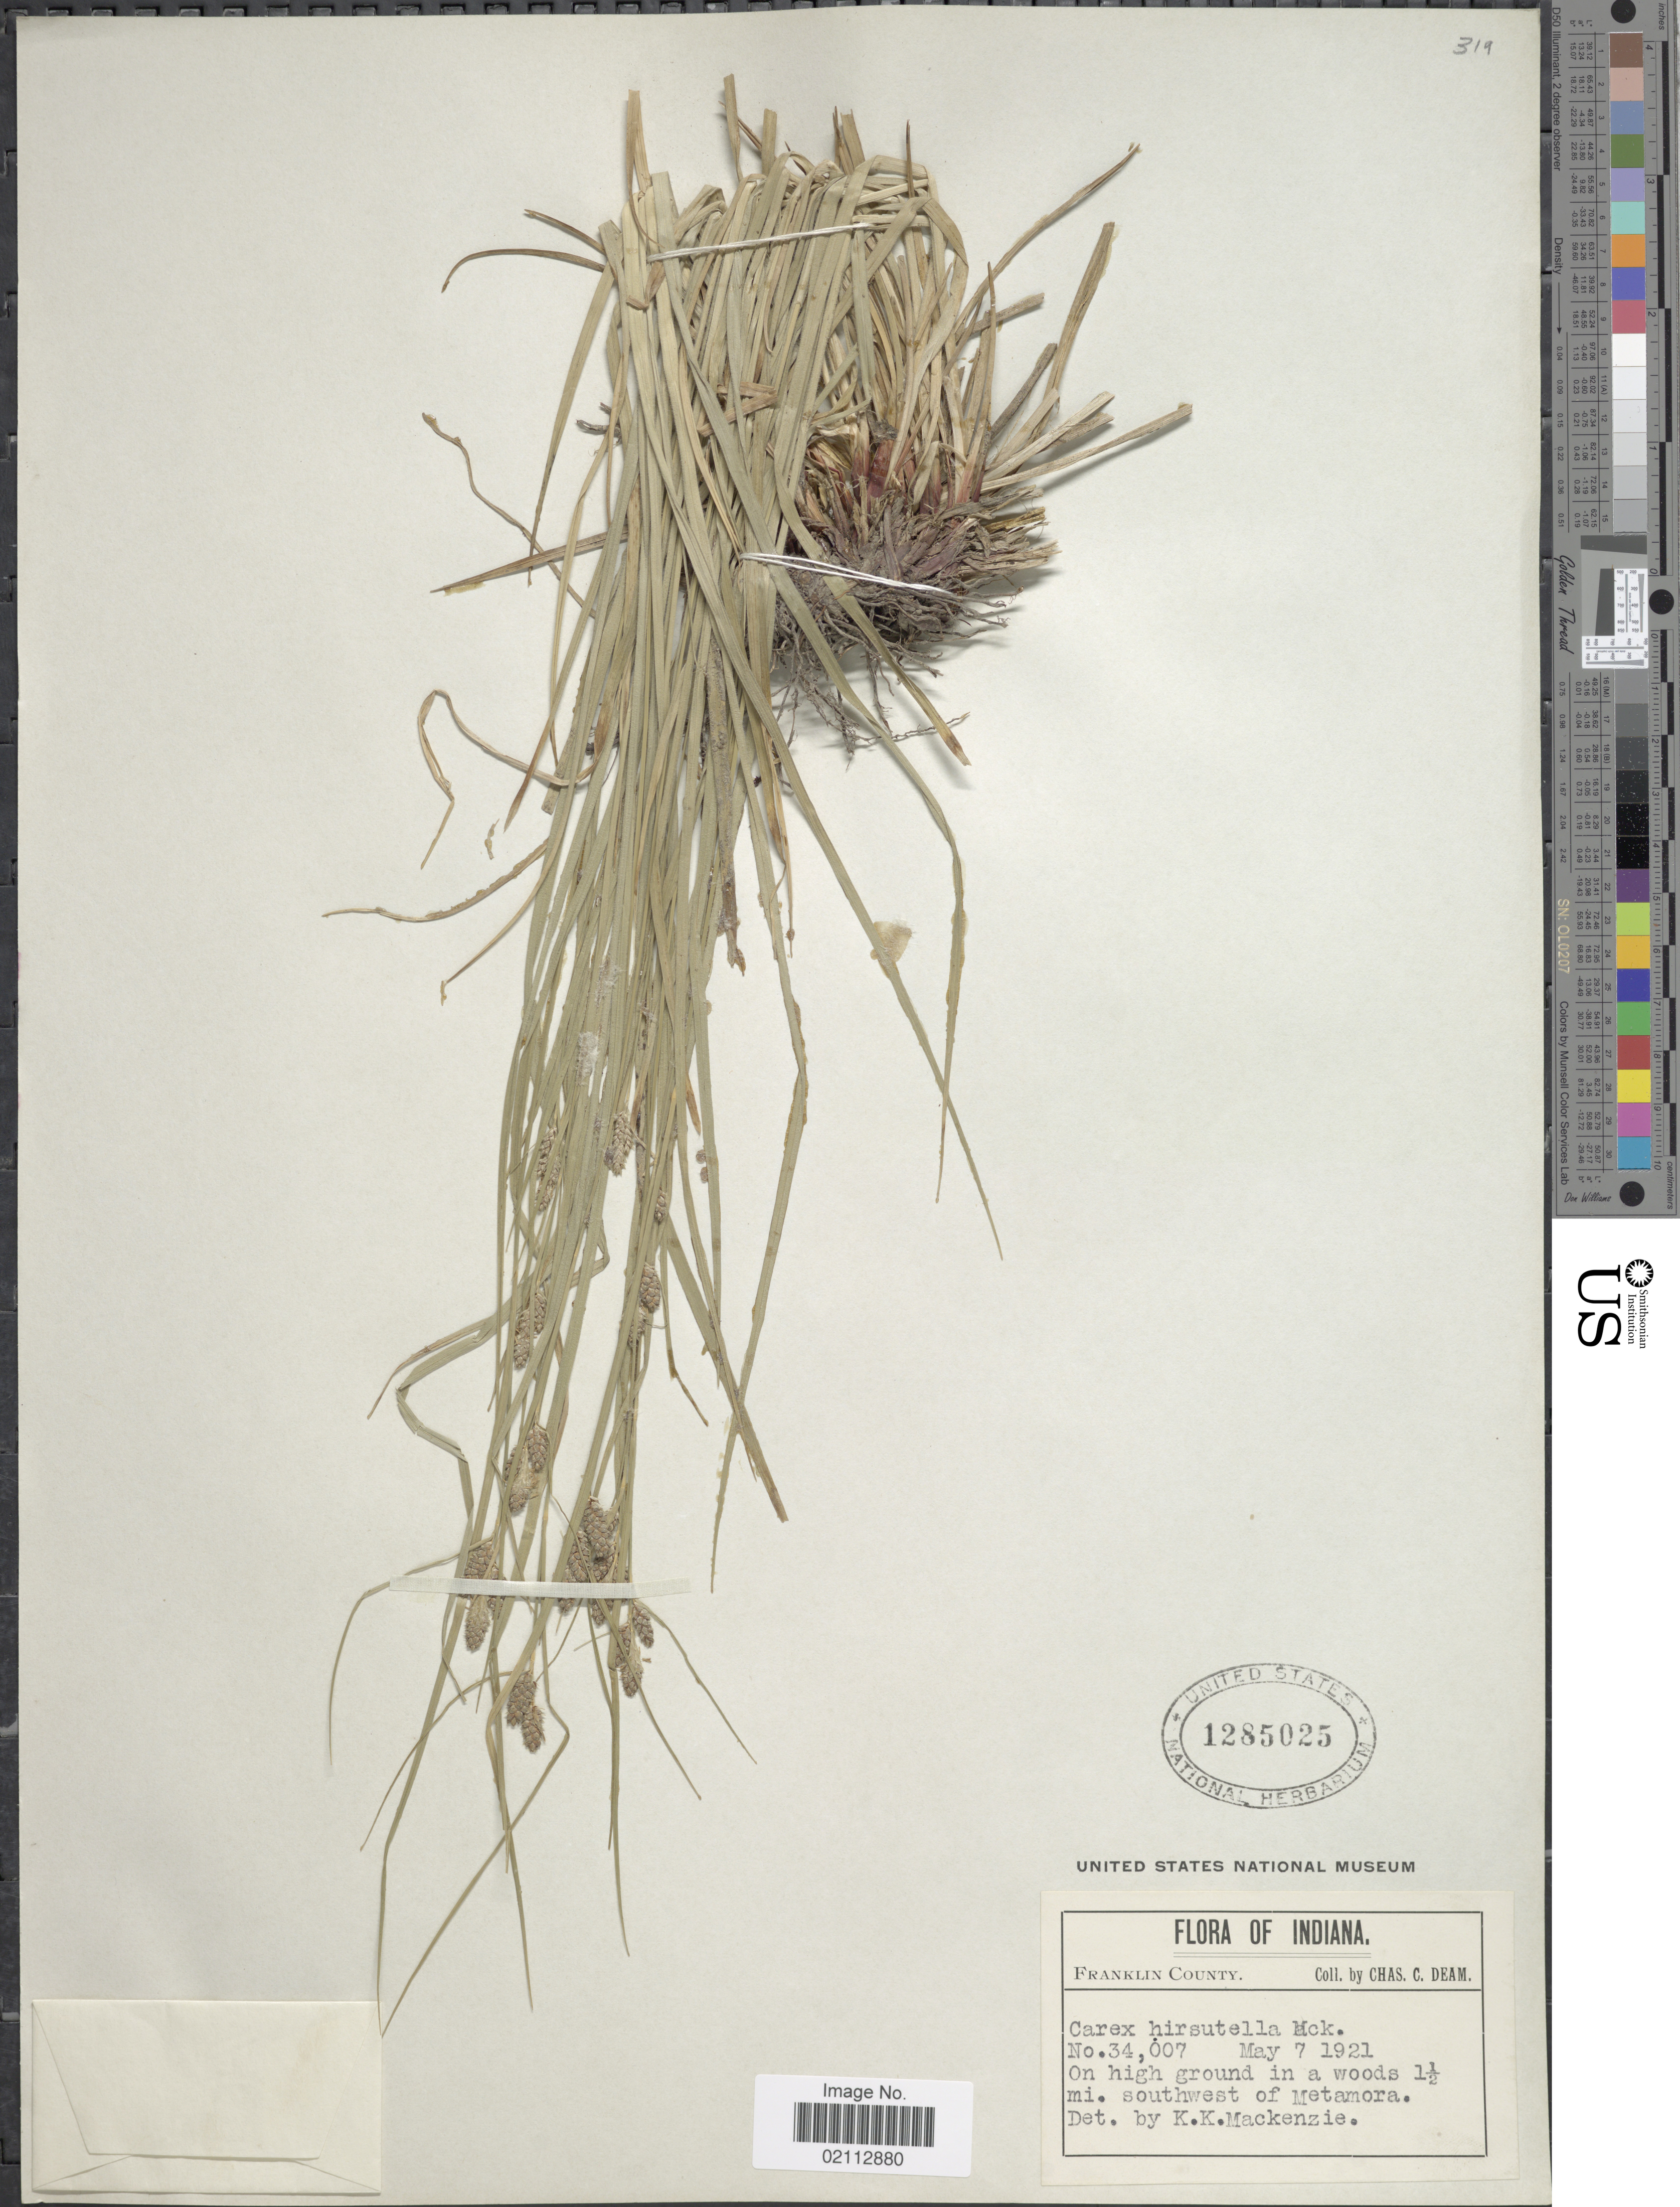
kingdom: Plantae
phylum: Tracheophyta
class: Liliopsida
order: Poales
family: Cyperaceae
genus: Carex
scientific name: Carex hirsutella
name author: Mack.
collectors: C. C. Deam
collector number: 34007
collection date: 1921-05-07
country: United States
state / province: Indiana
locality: Franklin County. In high ground in a woods 1 1/1 mi. southwest of Metamora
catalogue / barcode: US 1285025